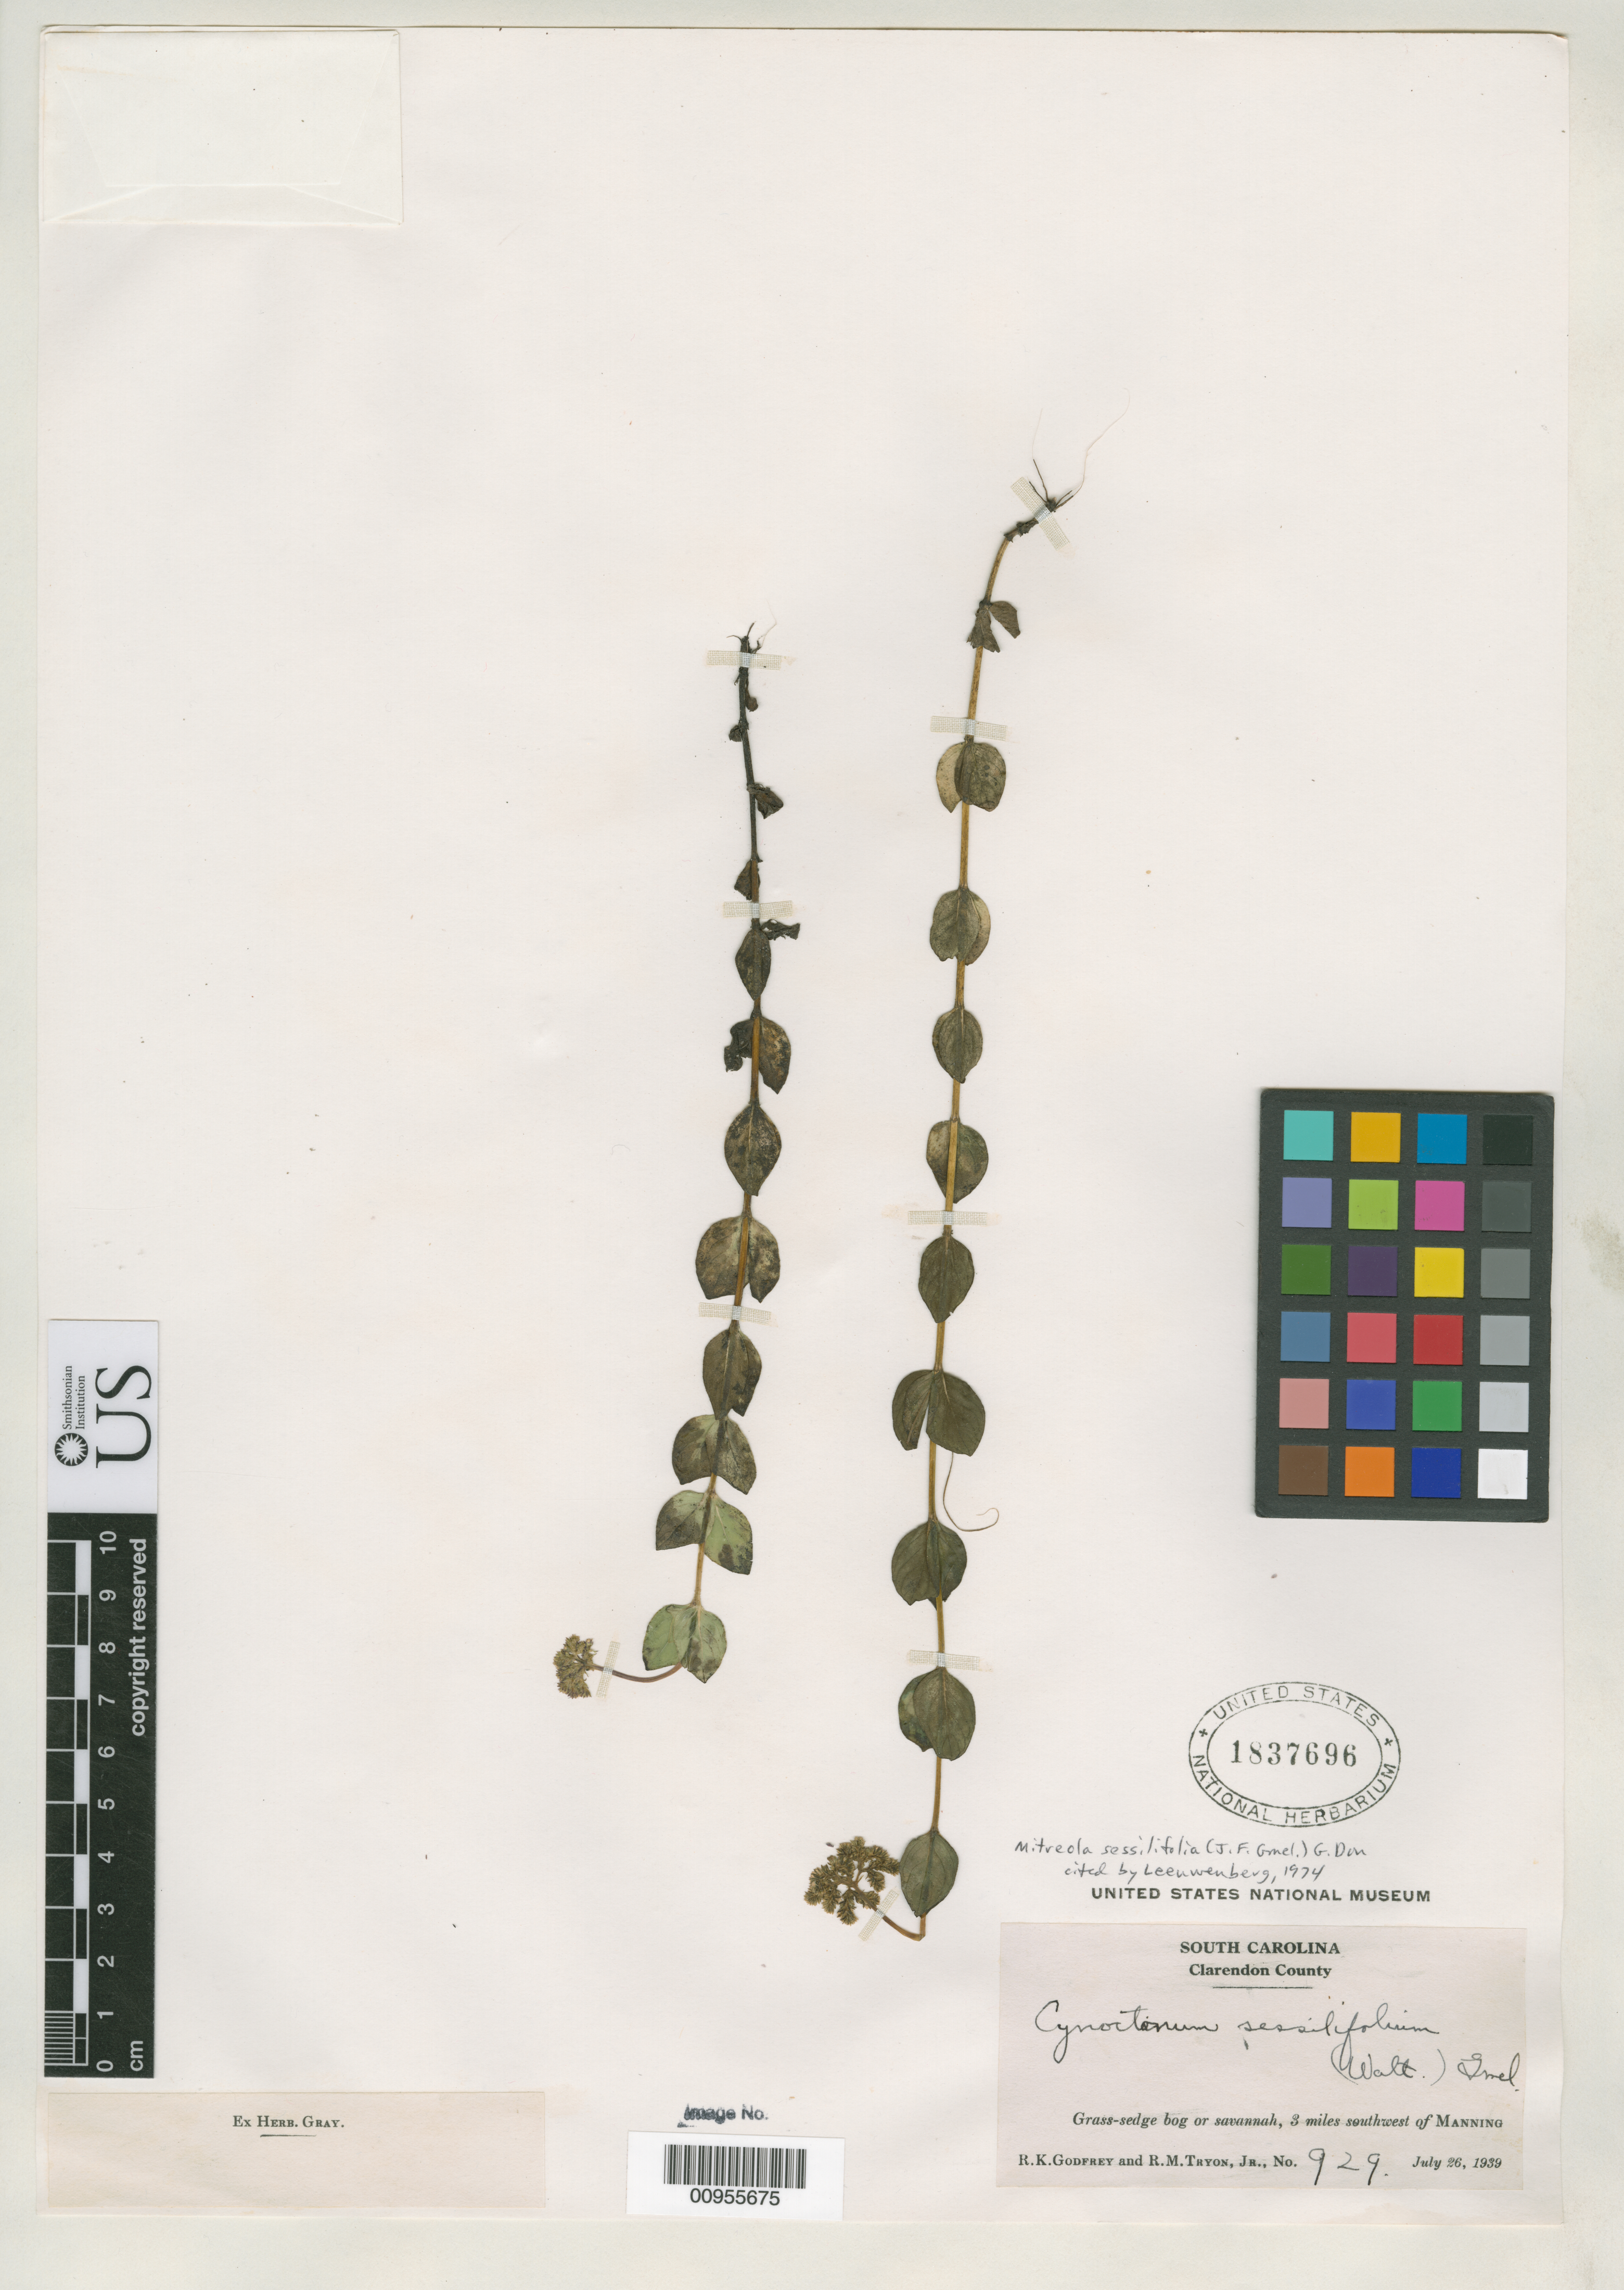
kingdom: Plantae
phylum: Tracheophyta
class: Magnoliopsida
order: Gentianales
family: Loganiaceae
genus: Cynoctonum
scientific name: Cynoctonum sessilifolium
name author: J.F. Gmel.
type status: Isoepitype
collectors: R. K. Godfrey & R. M. Tryon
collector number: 929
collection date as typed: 26 Jul 1939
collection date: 1939-07-26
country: United States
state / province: South Carolina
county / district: Clarendon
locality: Grass-sedge bog or savannah, 3 miles southwest of Manning.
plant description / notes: Cynoctonum sessilifolium J.F. Gmel. Is based on Anonymos sessilifolia Walt., nom. illeg. (see Ward 2007). Epitypified by D.B. Ward, J. Bot. Res. Inst. Texas 1(2): 1096 (2007).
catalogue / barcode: US 1837696